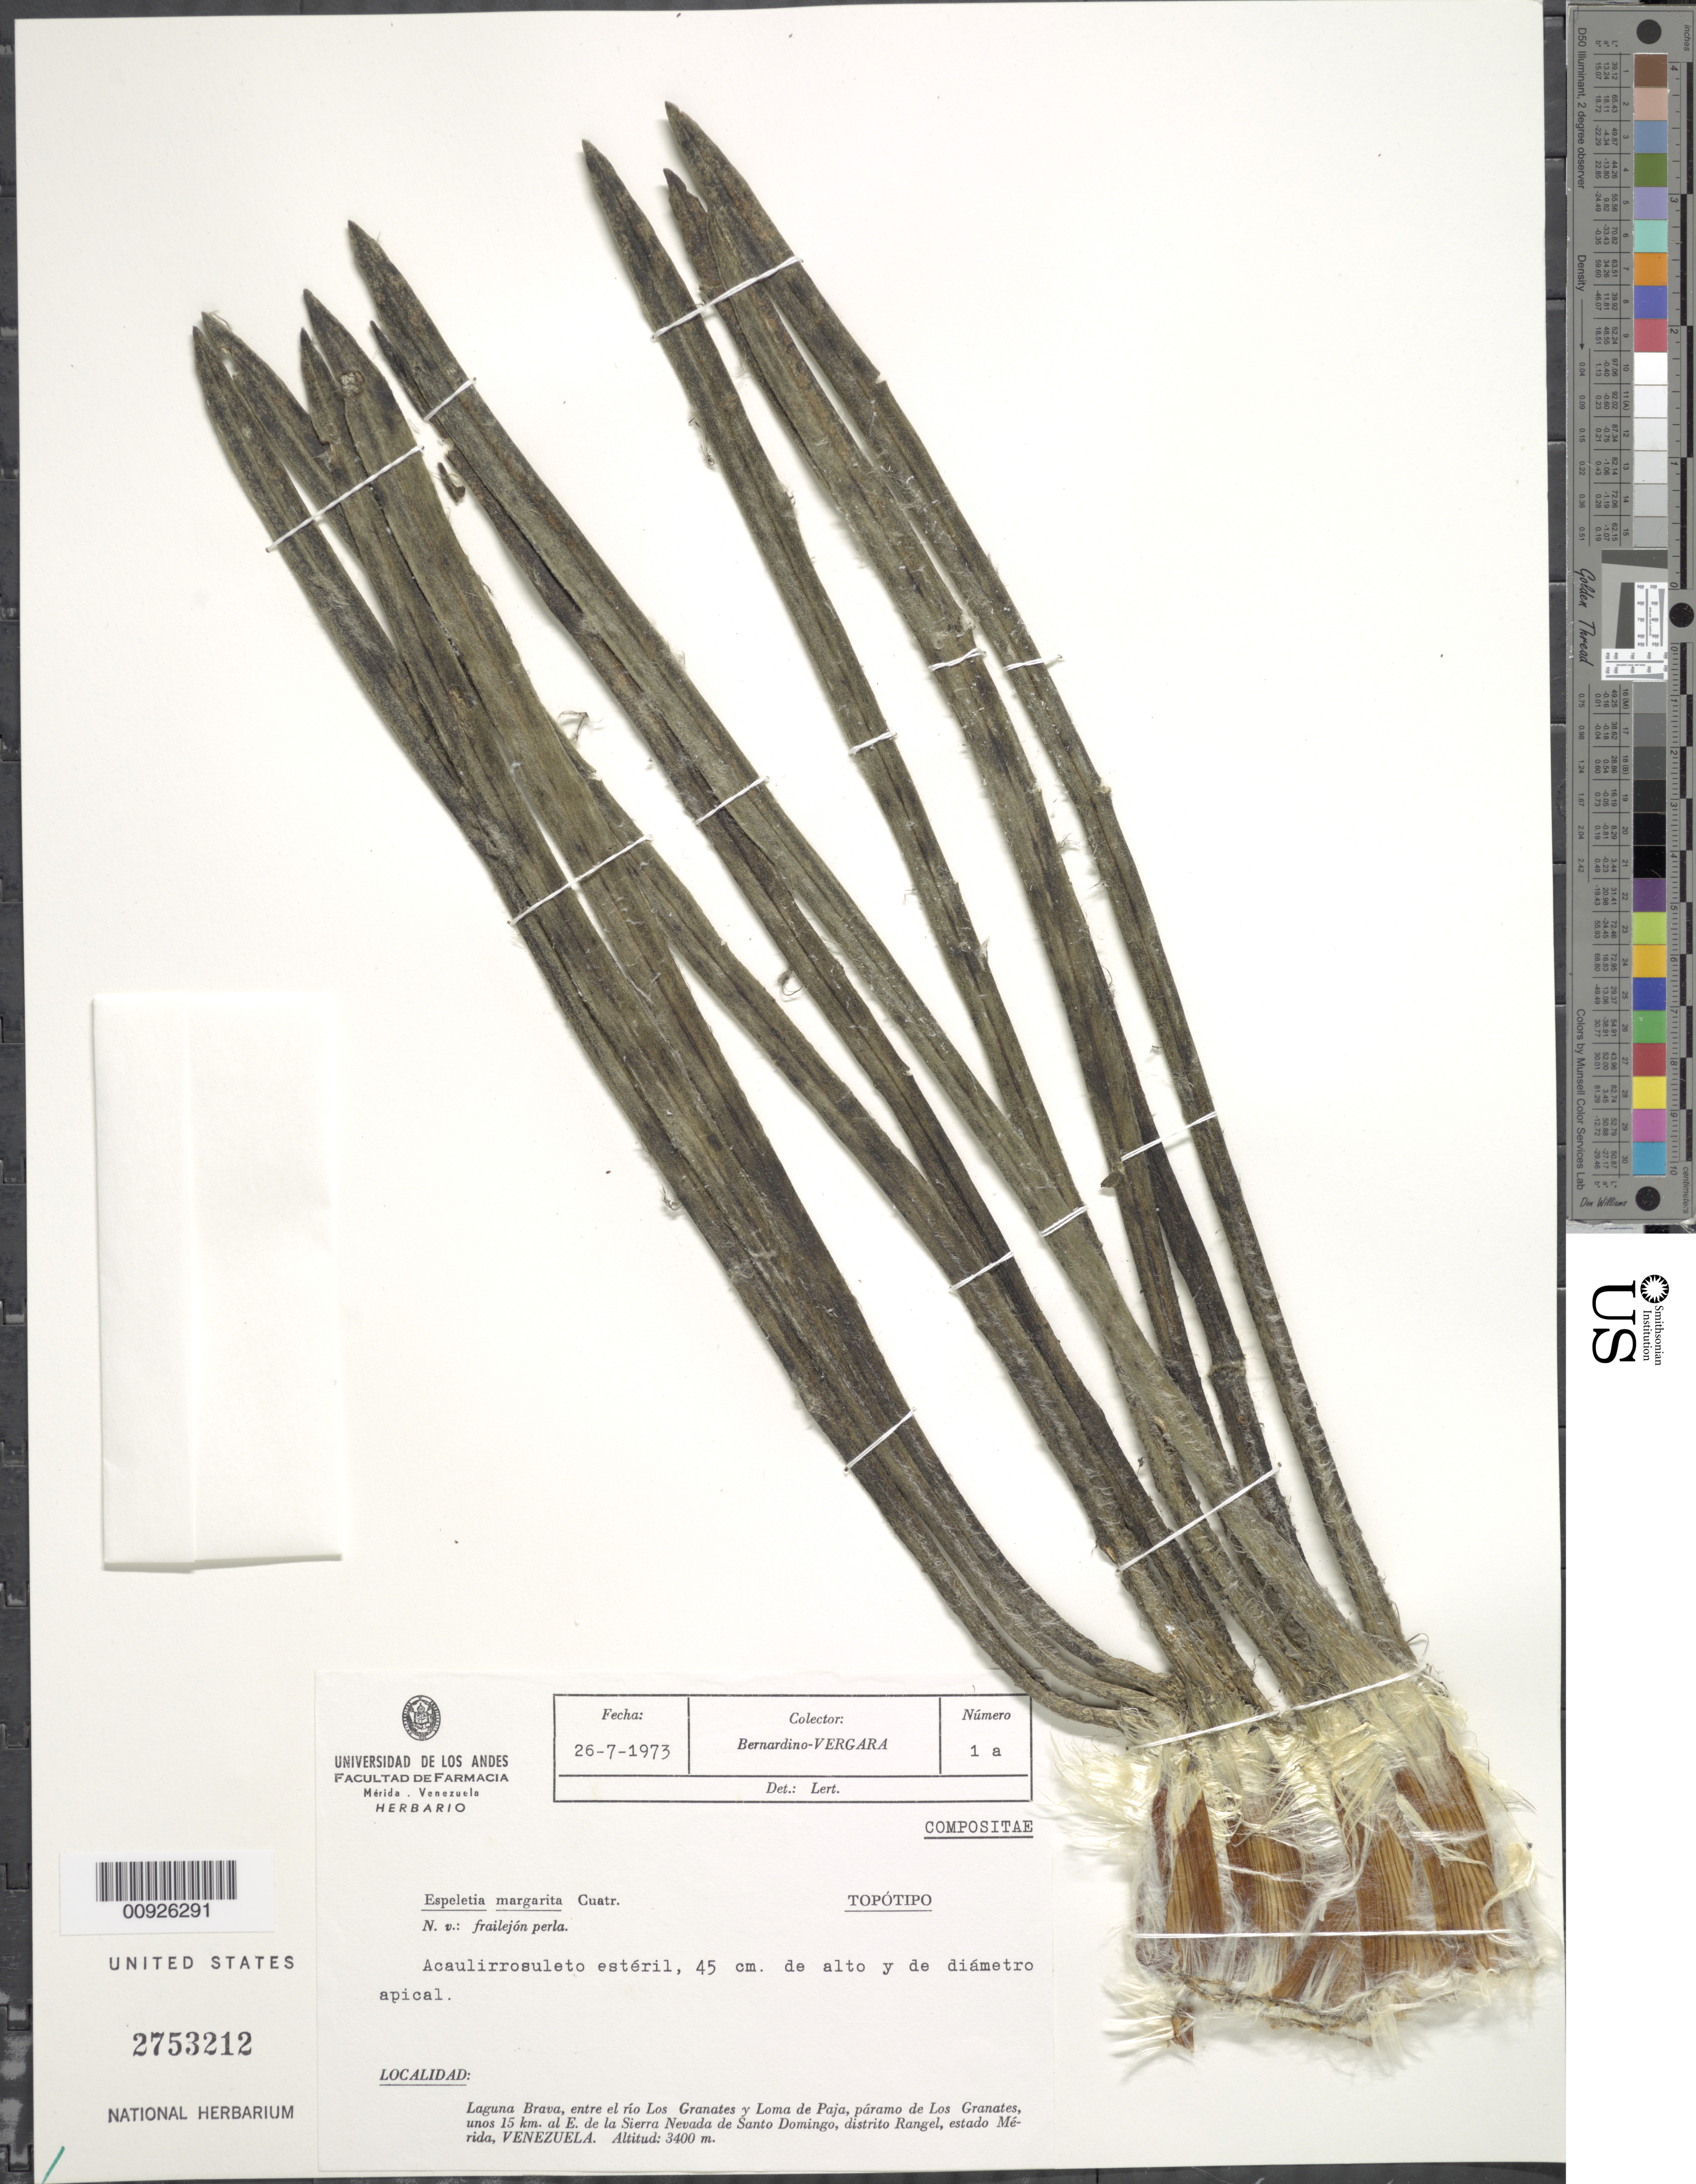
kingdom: Plantae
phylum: Tracheophyta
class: Magnoliopsida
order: Asterales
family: Asteraceae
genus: Ruilopezia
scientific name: Ruilopezia margarita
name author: (Cuatrec.) Cuatrec.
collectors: B. Vergara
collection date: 1973-07-26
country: Venezuela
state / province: Mérida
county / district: Rangel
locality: P. de los Granates. Laguna Brava, entre el río Los Granates y Loma de Paja, unos 15 km al E. de la Sierra Nevada de Santo Domingo.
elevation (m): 3400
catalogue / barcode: US 2753212